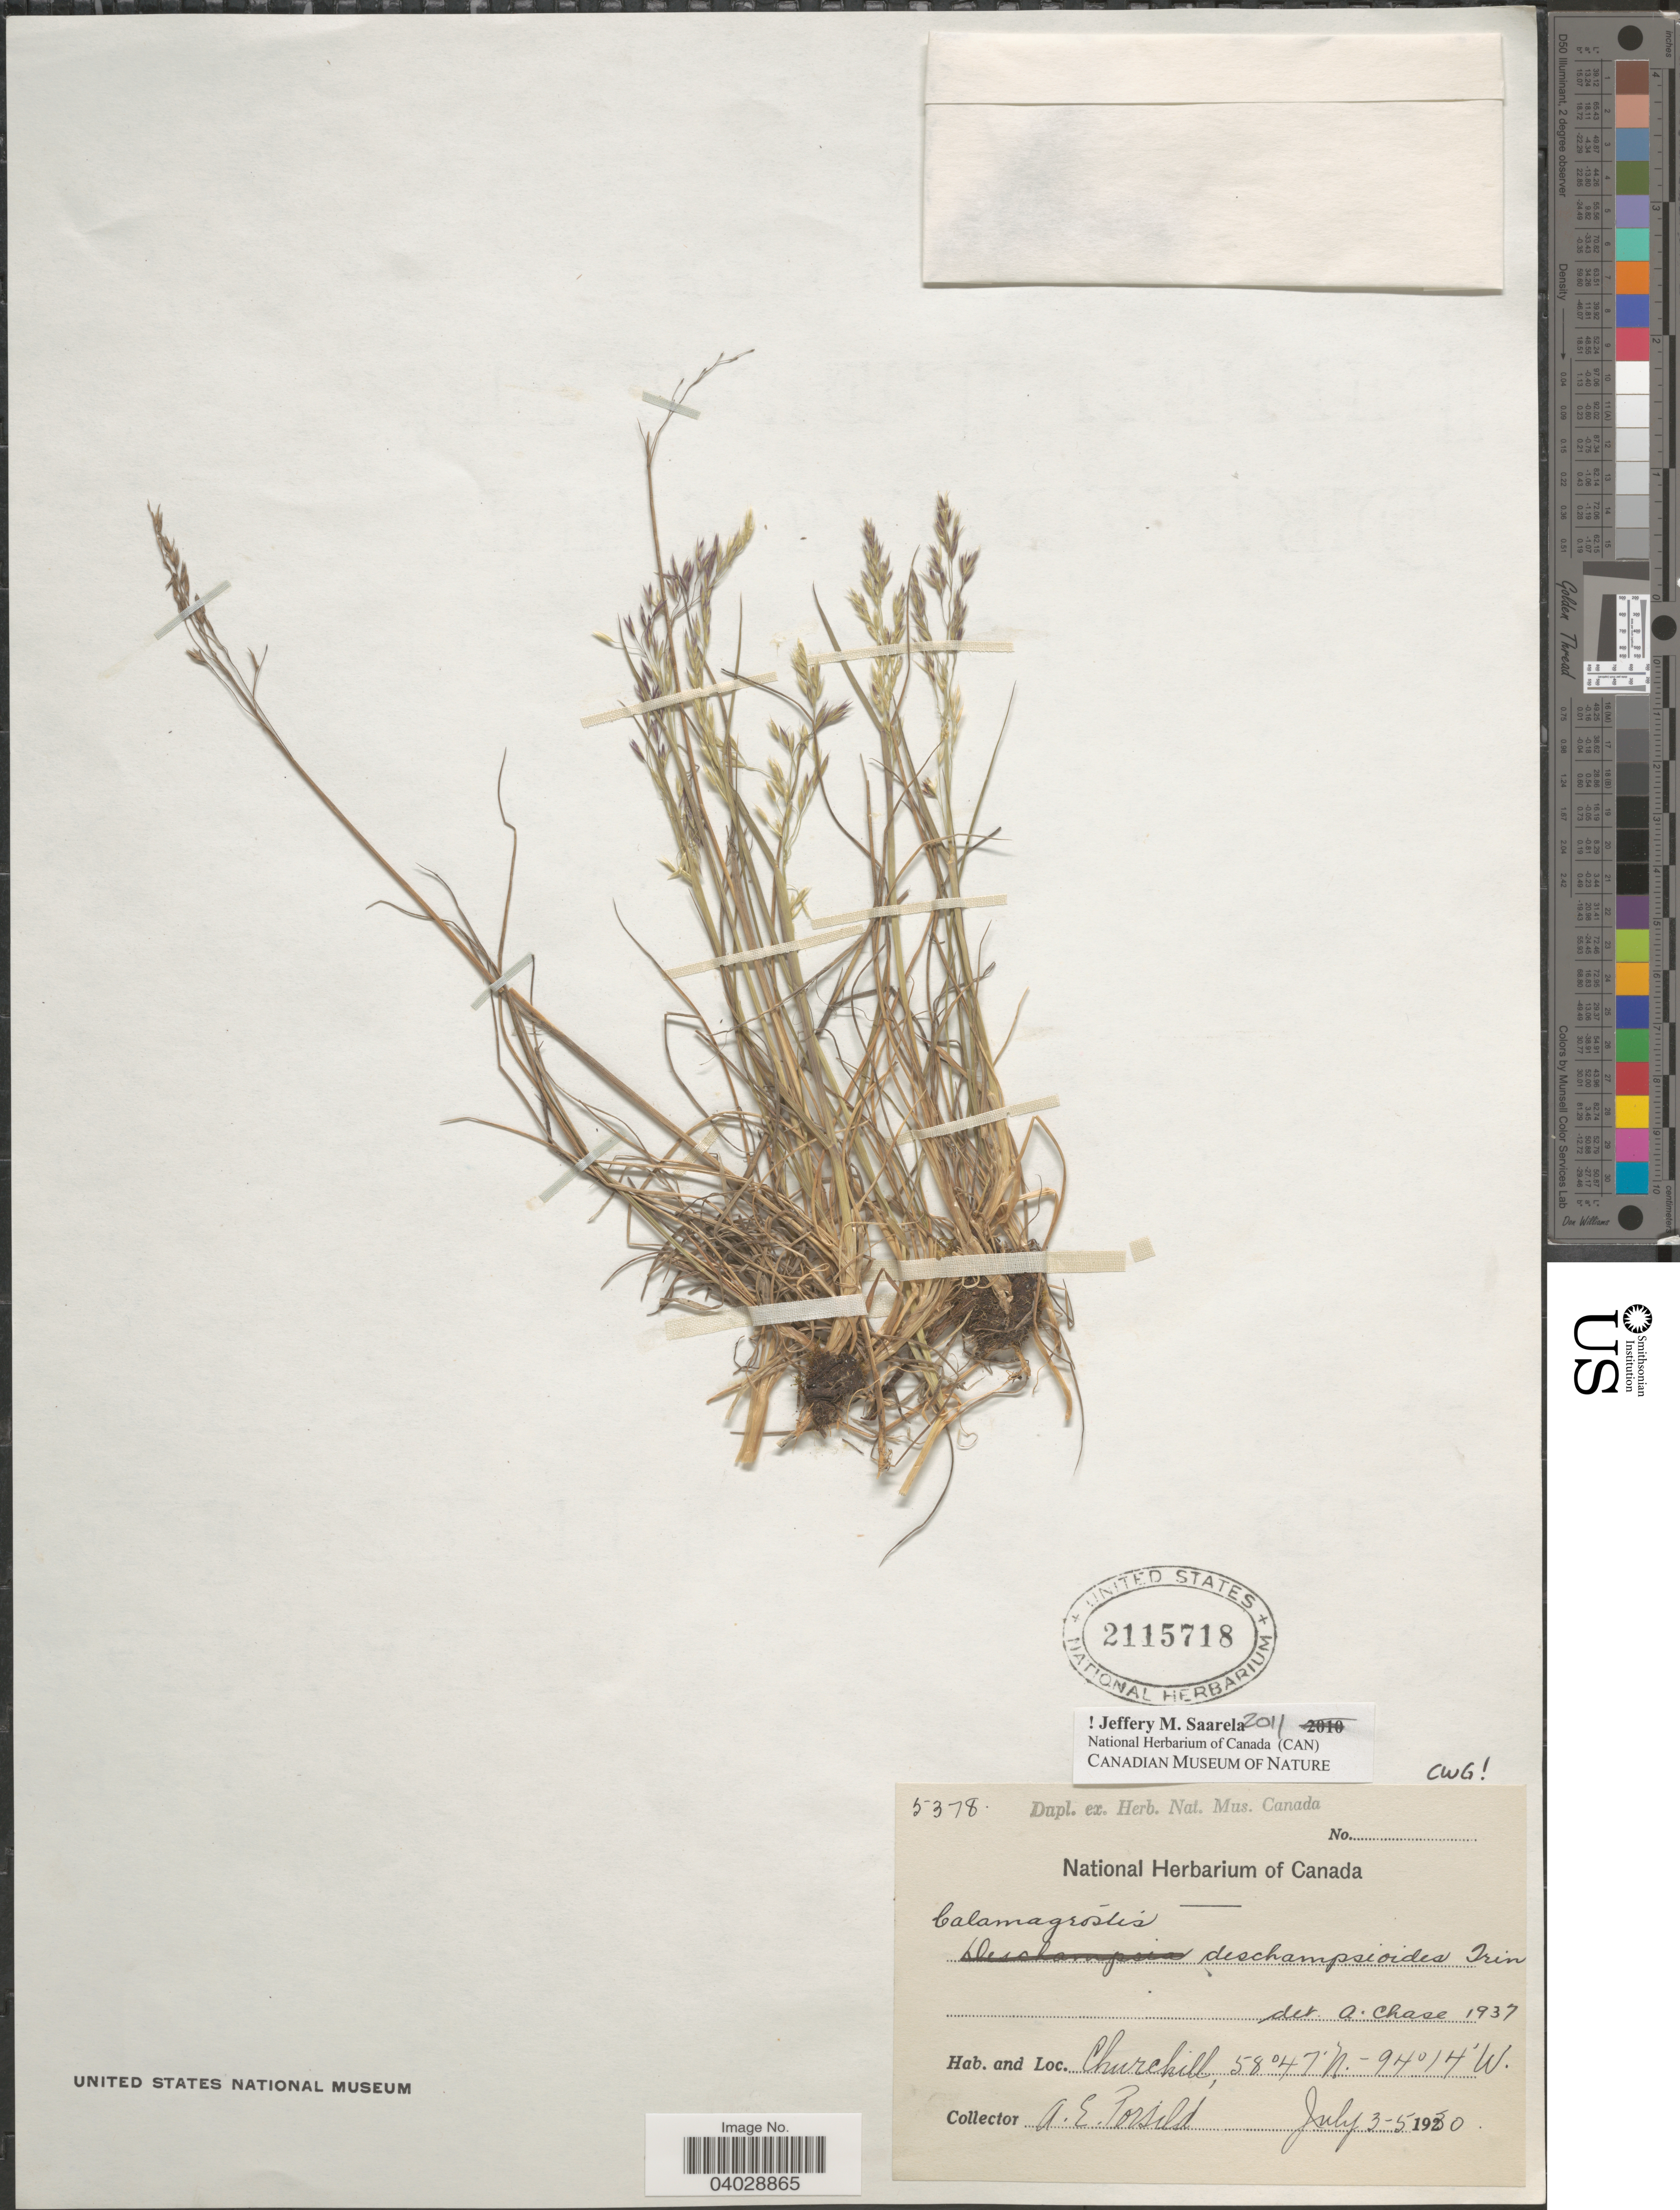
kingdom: Plantae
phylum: Tracheophyta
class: Liliopsida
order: Poales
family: Poaceae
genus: Calamagrostis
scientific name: Calamagrostis deschampsioides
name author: Trin.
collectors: A. E. Porsild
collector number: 5378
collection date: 1930-07-03/1930-07-05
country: Canada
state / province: Newfoundland and Labrador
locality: Churchill.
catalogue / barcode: US 2115718